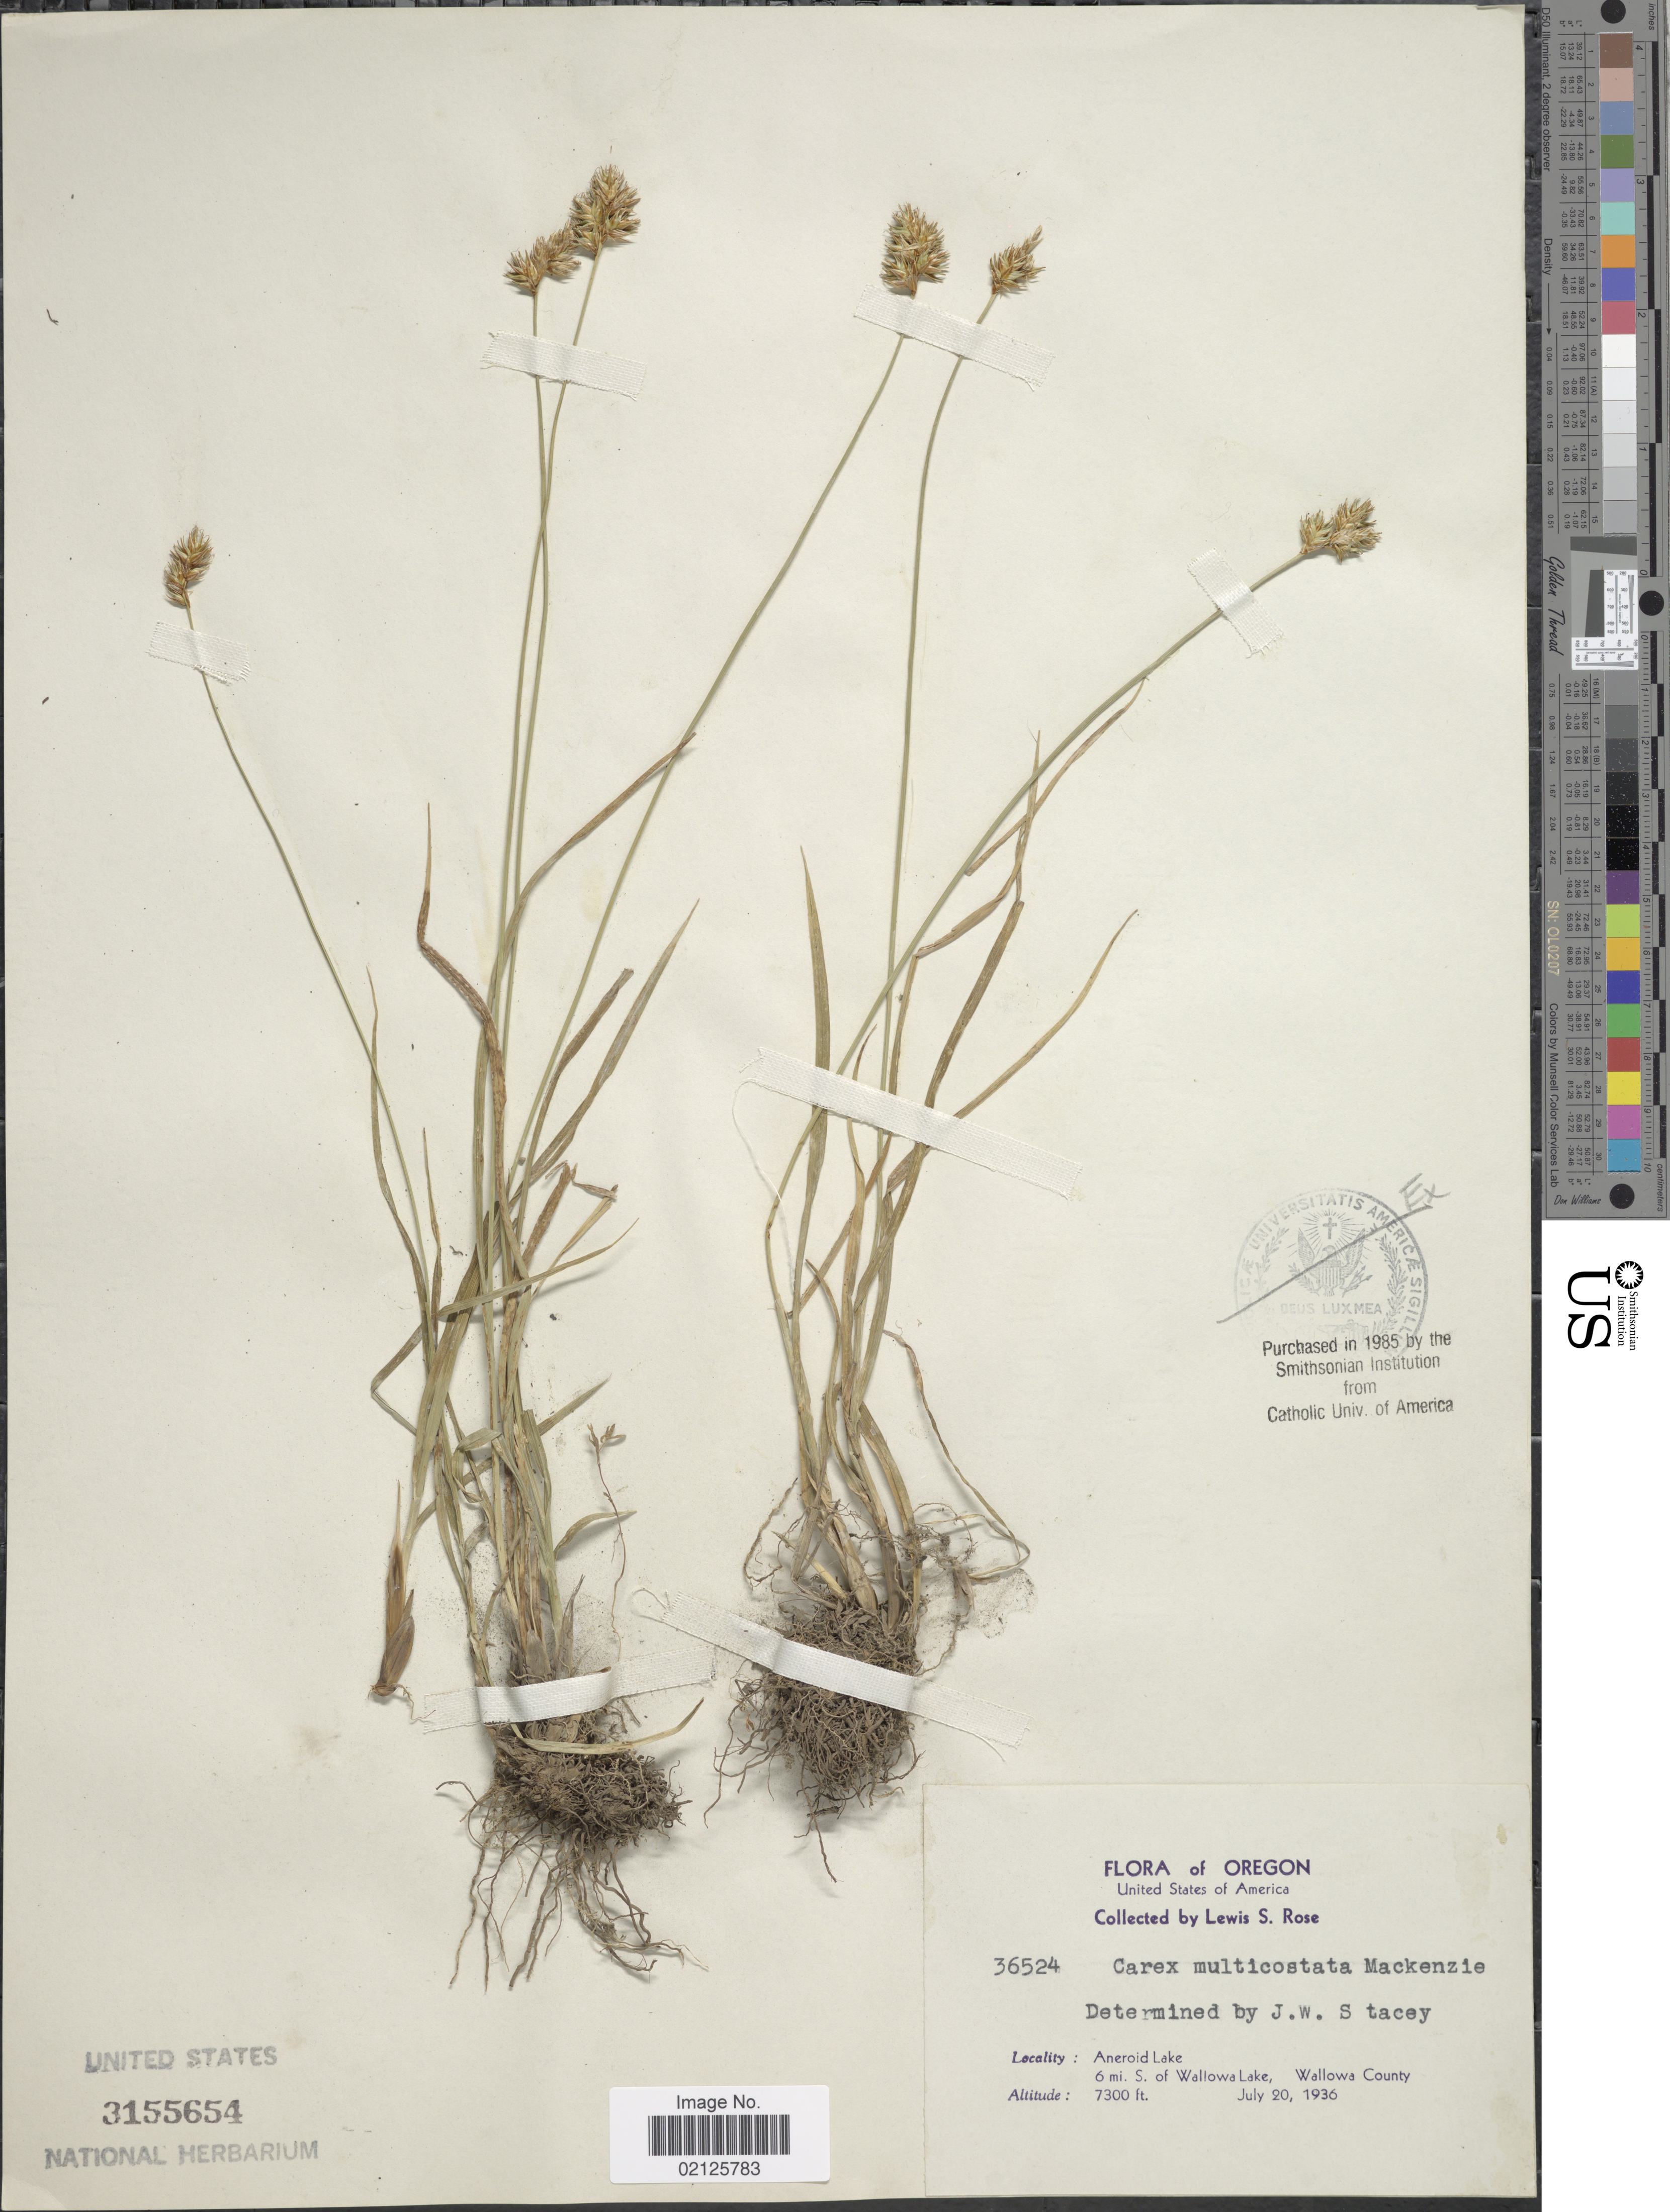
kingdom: Plantae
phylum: Tracheophyta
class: Liliopsida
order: Poales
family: Cyperaceae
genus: Carex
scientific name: Carex multicostata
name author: Mack.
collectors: L. S. Rose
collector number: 36524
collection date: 1936-07-20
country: United States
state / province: Oregon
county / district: Wallowa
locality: Aneroid Lake, 6 mi S of Wallowa Lake, Wallowa County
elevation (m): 2225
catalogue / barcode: US 3155654